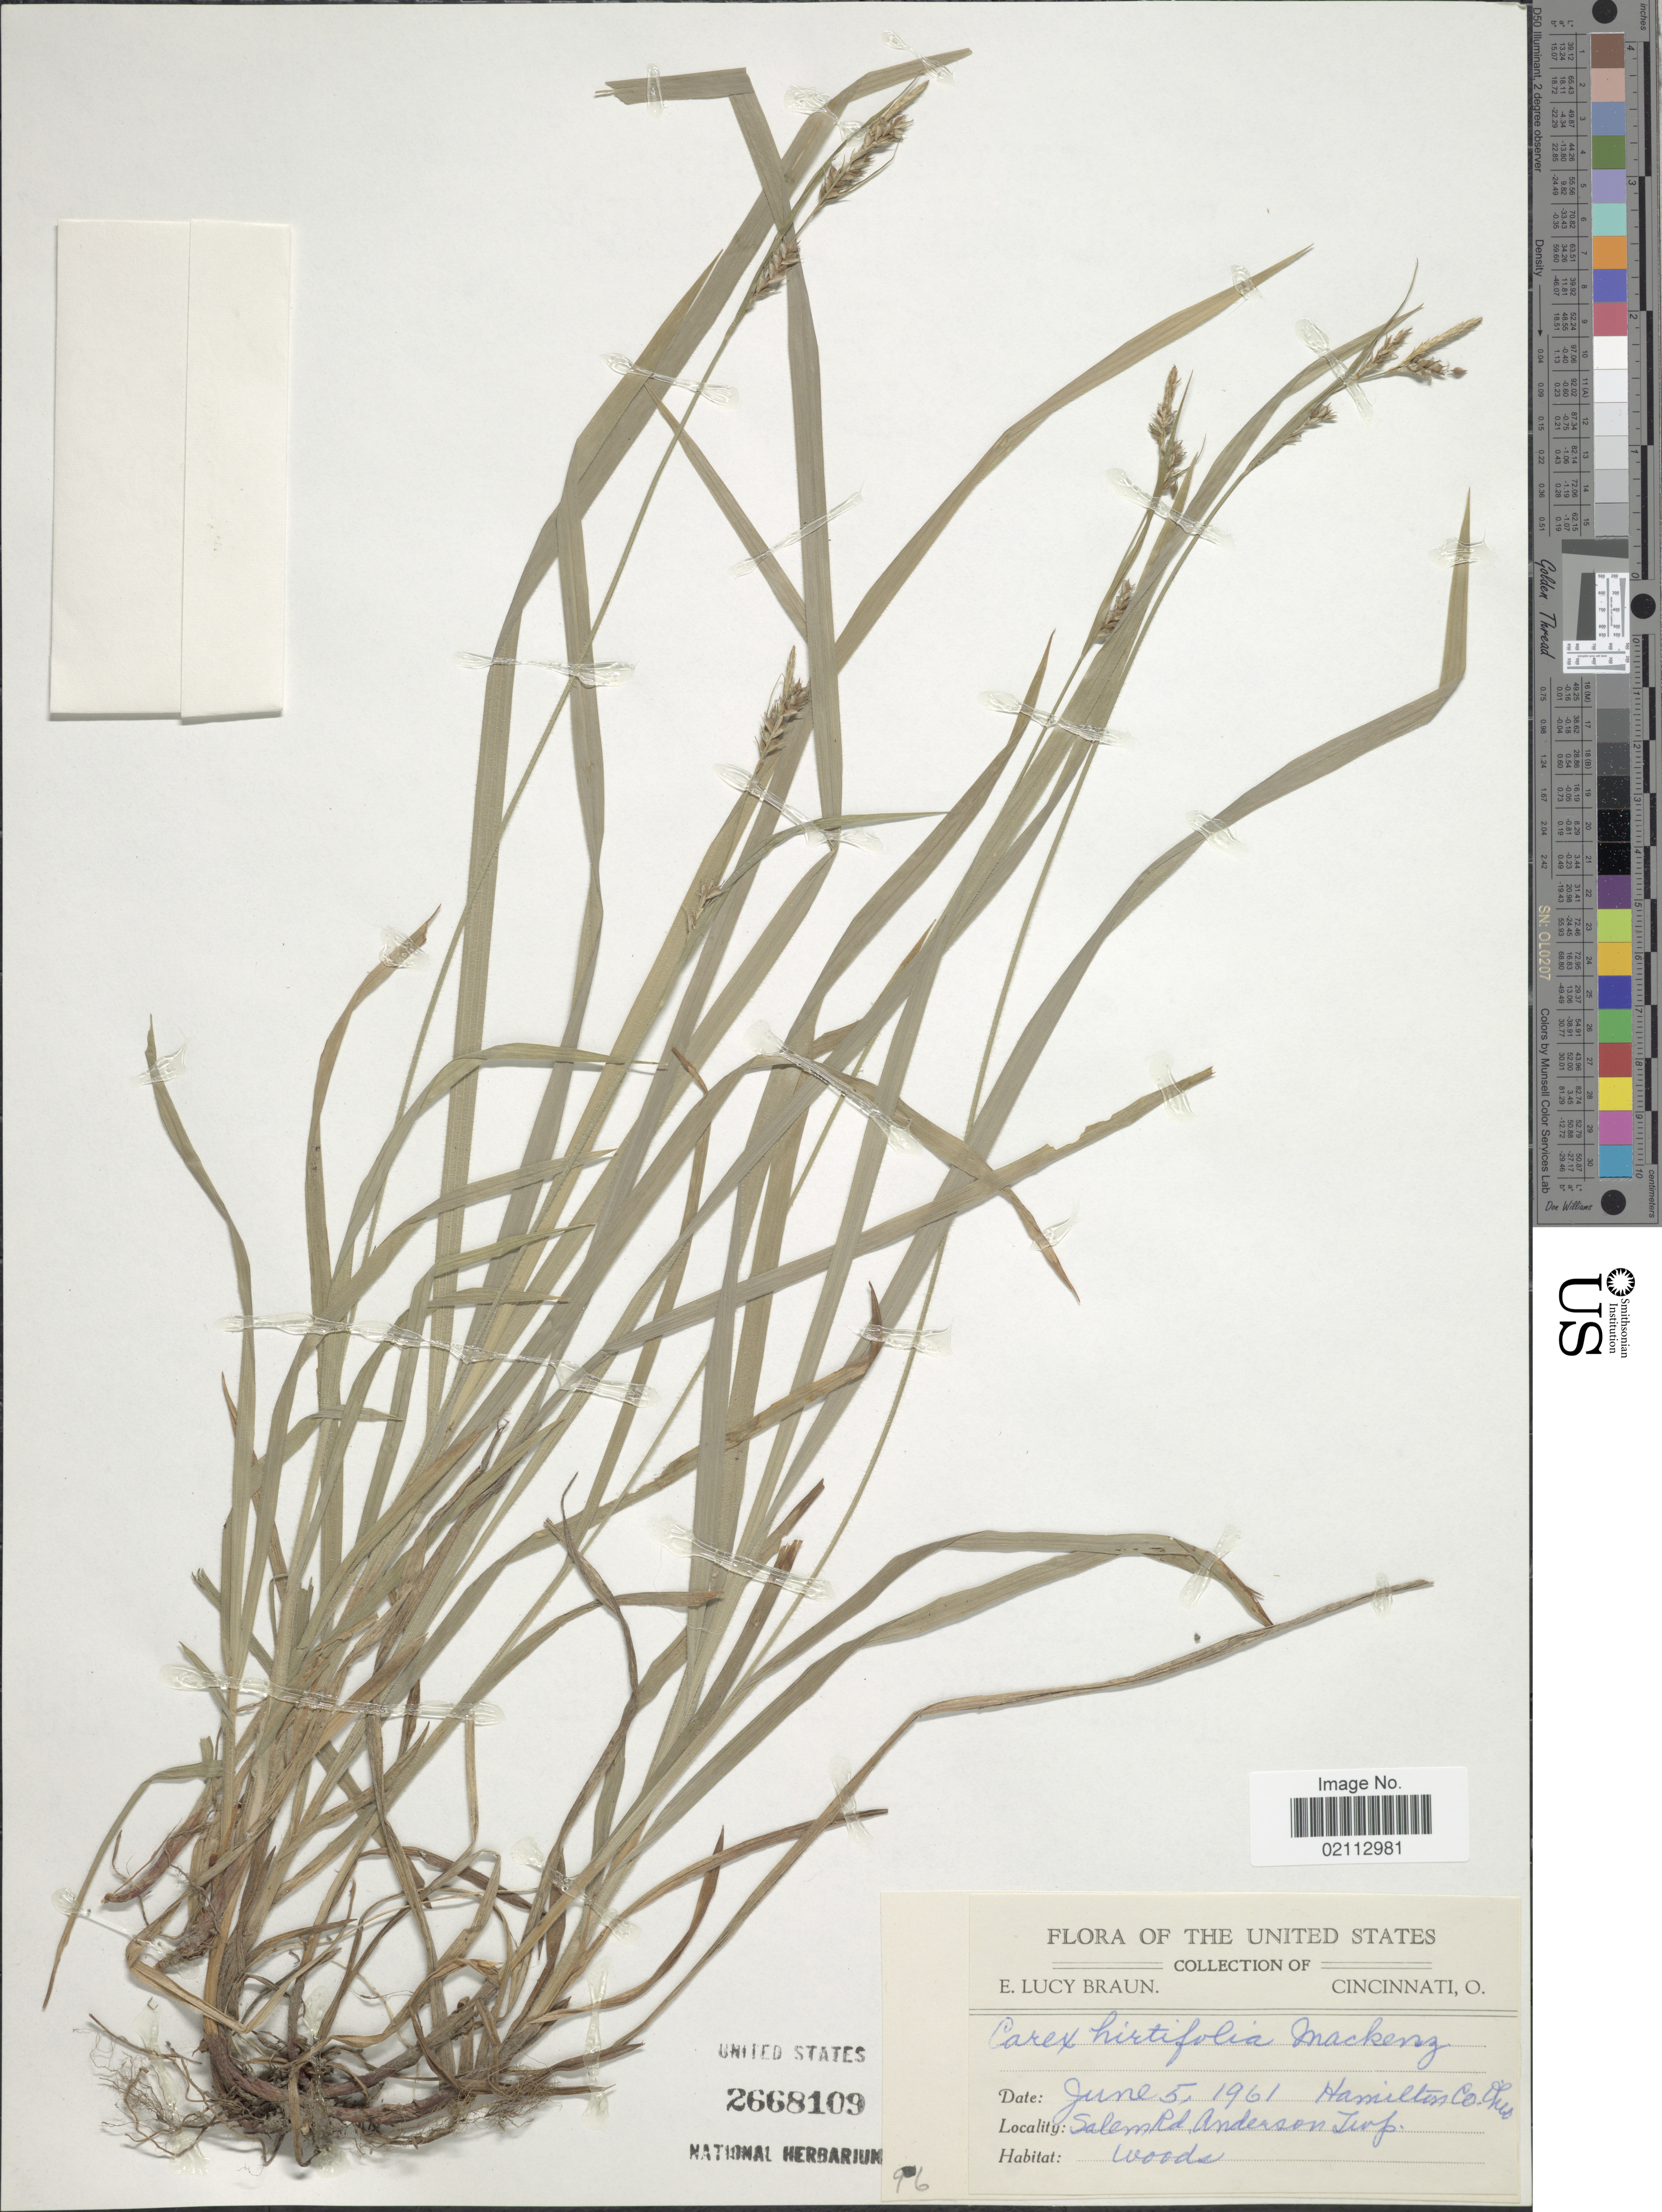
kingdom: Plantae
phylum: Tracheophyta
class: Liliopsida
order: Poales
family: Cyperaceae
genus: Carex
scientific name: Carex hirtifolia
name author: Mack.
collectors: E. L. Braun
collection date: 1961-06-05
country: United States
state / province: Ohio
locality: Hamilton Co. Salem Rd. Anderson Twp.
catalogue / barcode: US 2668109